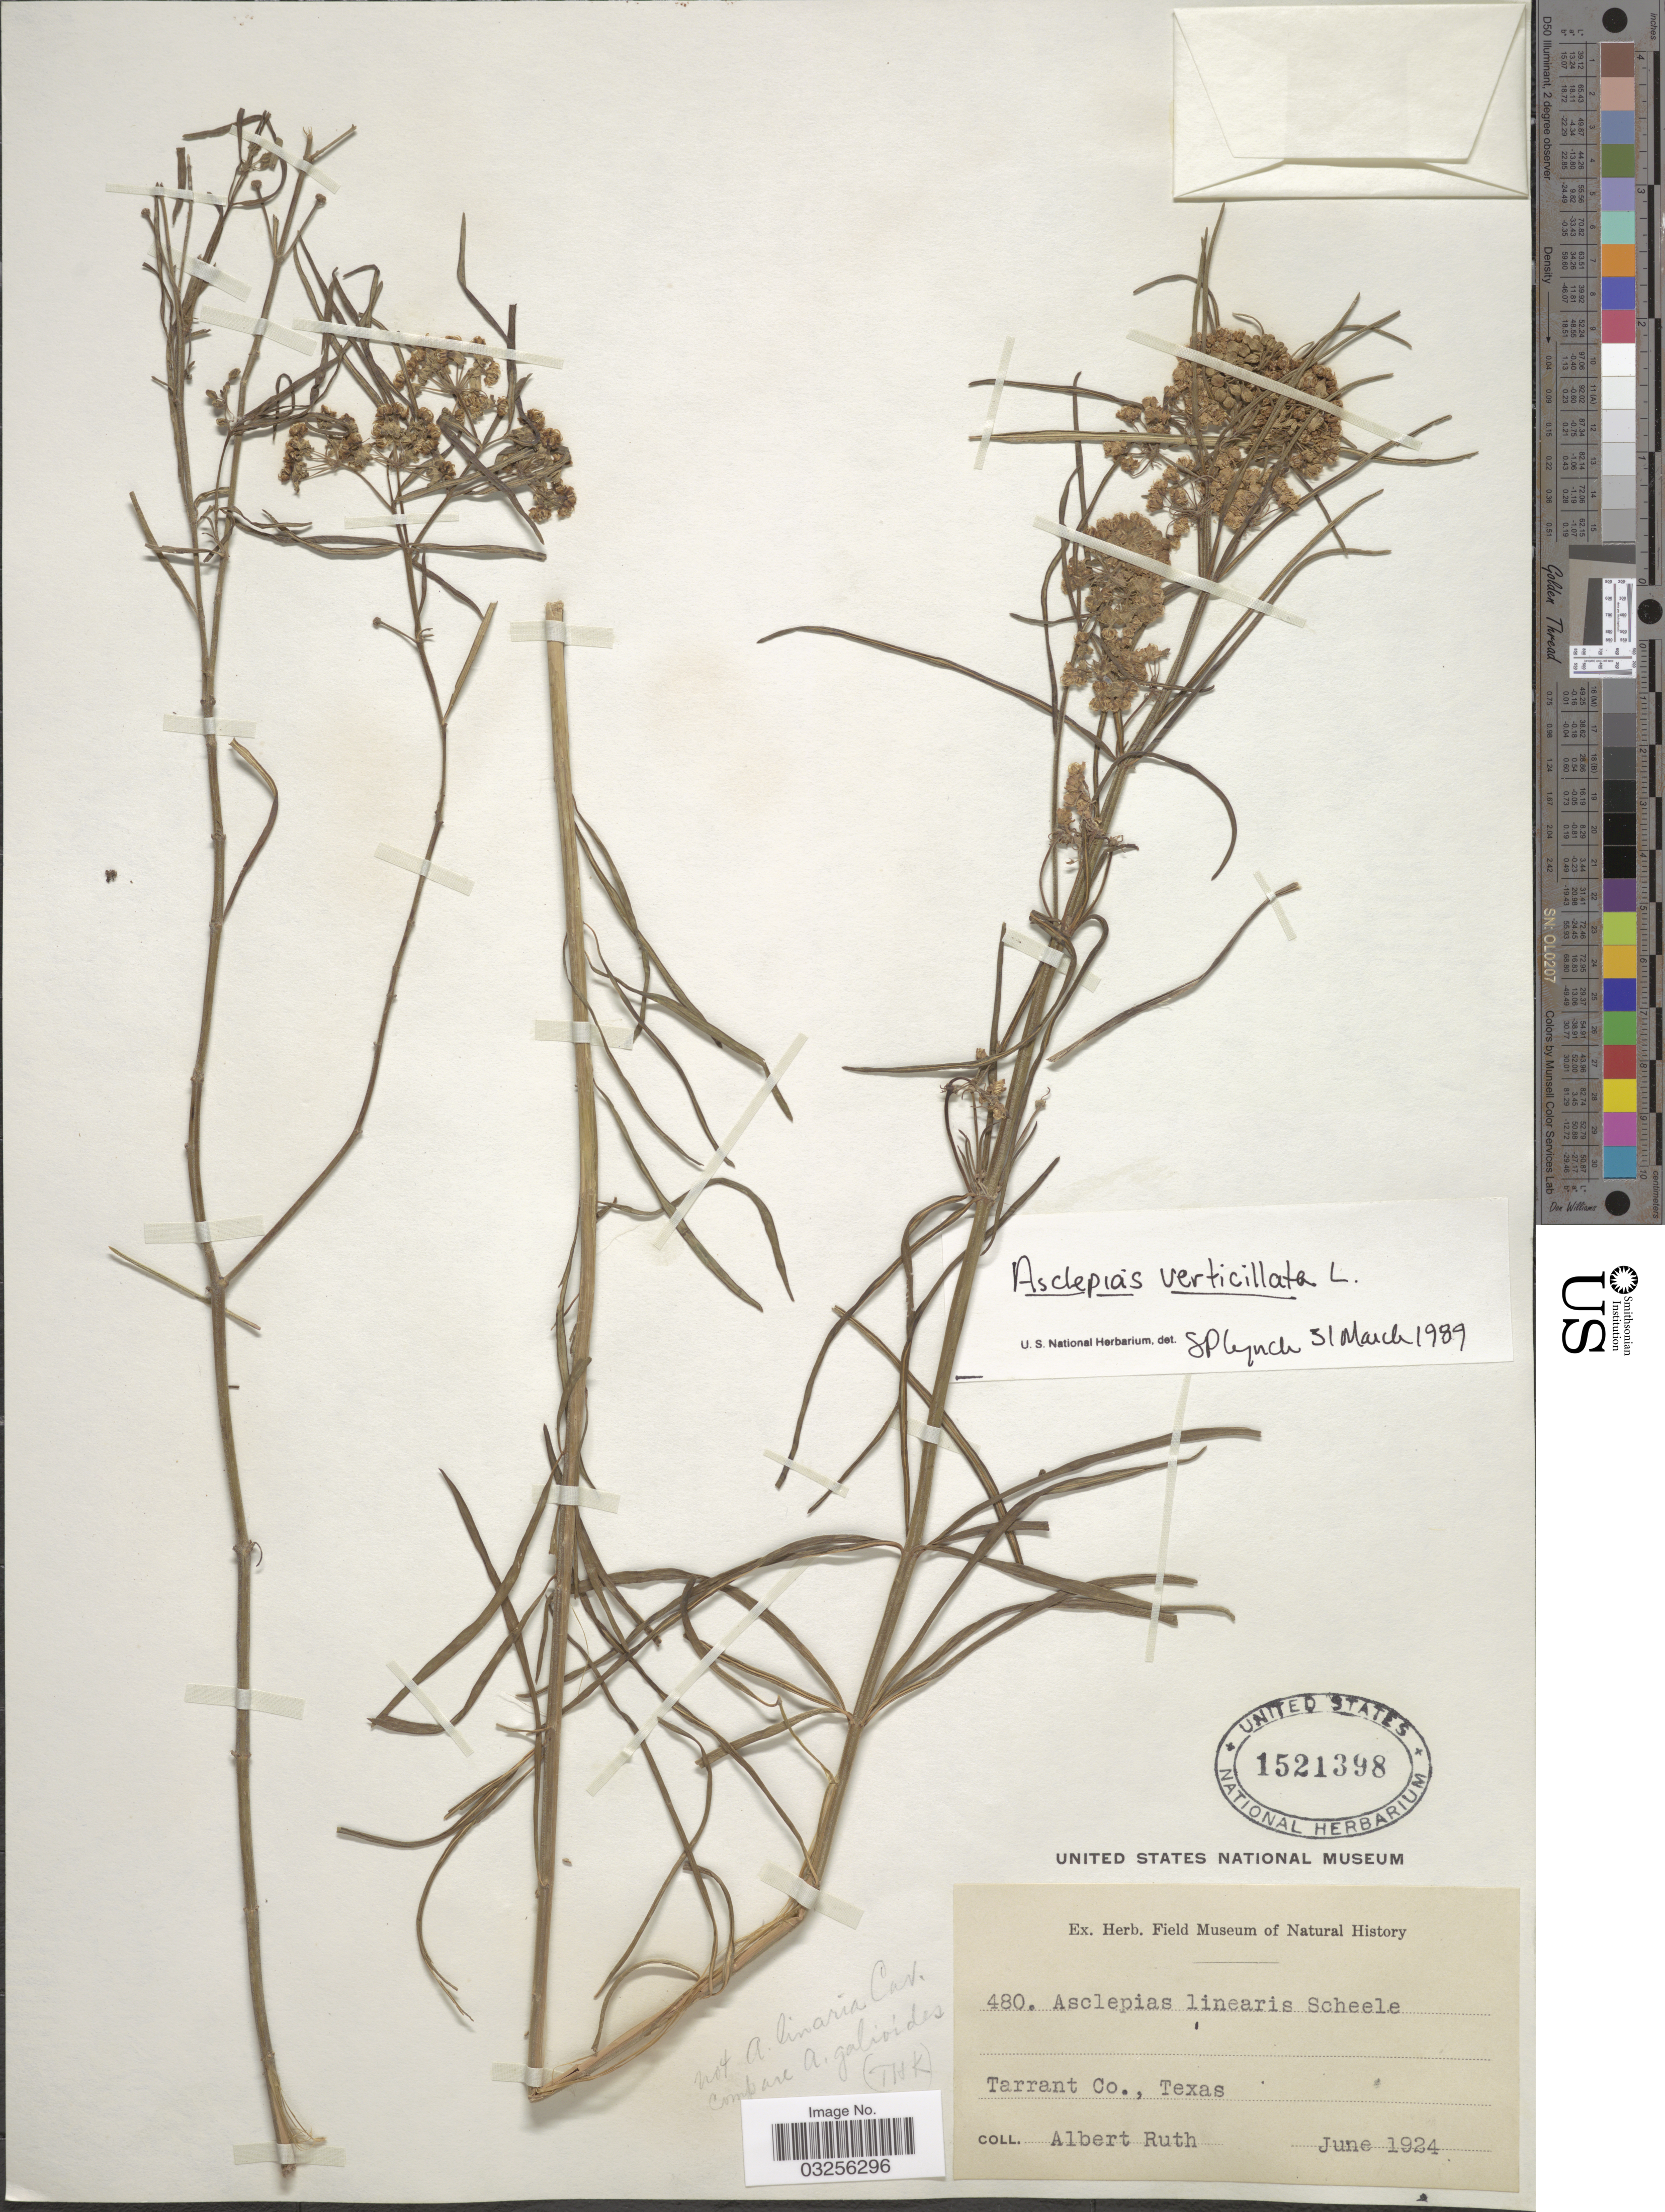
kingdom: Plantae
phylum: Tracheophyta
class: Magnoliopsida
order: Gentianales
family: Apocynaceae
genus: Asclepias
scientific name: Asclepias verticillata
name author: L.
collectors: A. Ruth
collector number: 480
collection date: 1924-06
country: United States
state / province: Texas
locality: Tarrant Co.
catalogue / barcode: US 1521398